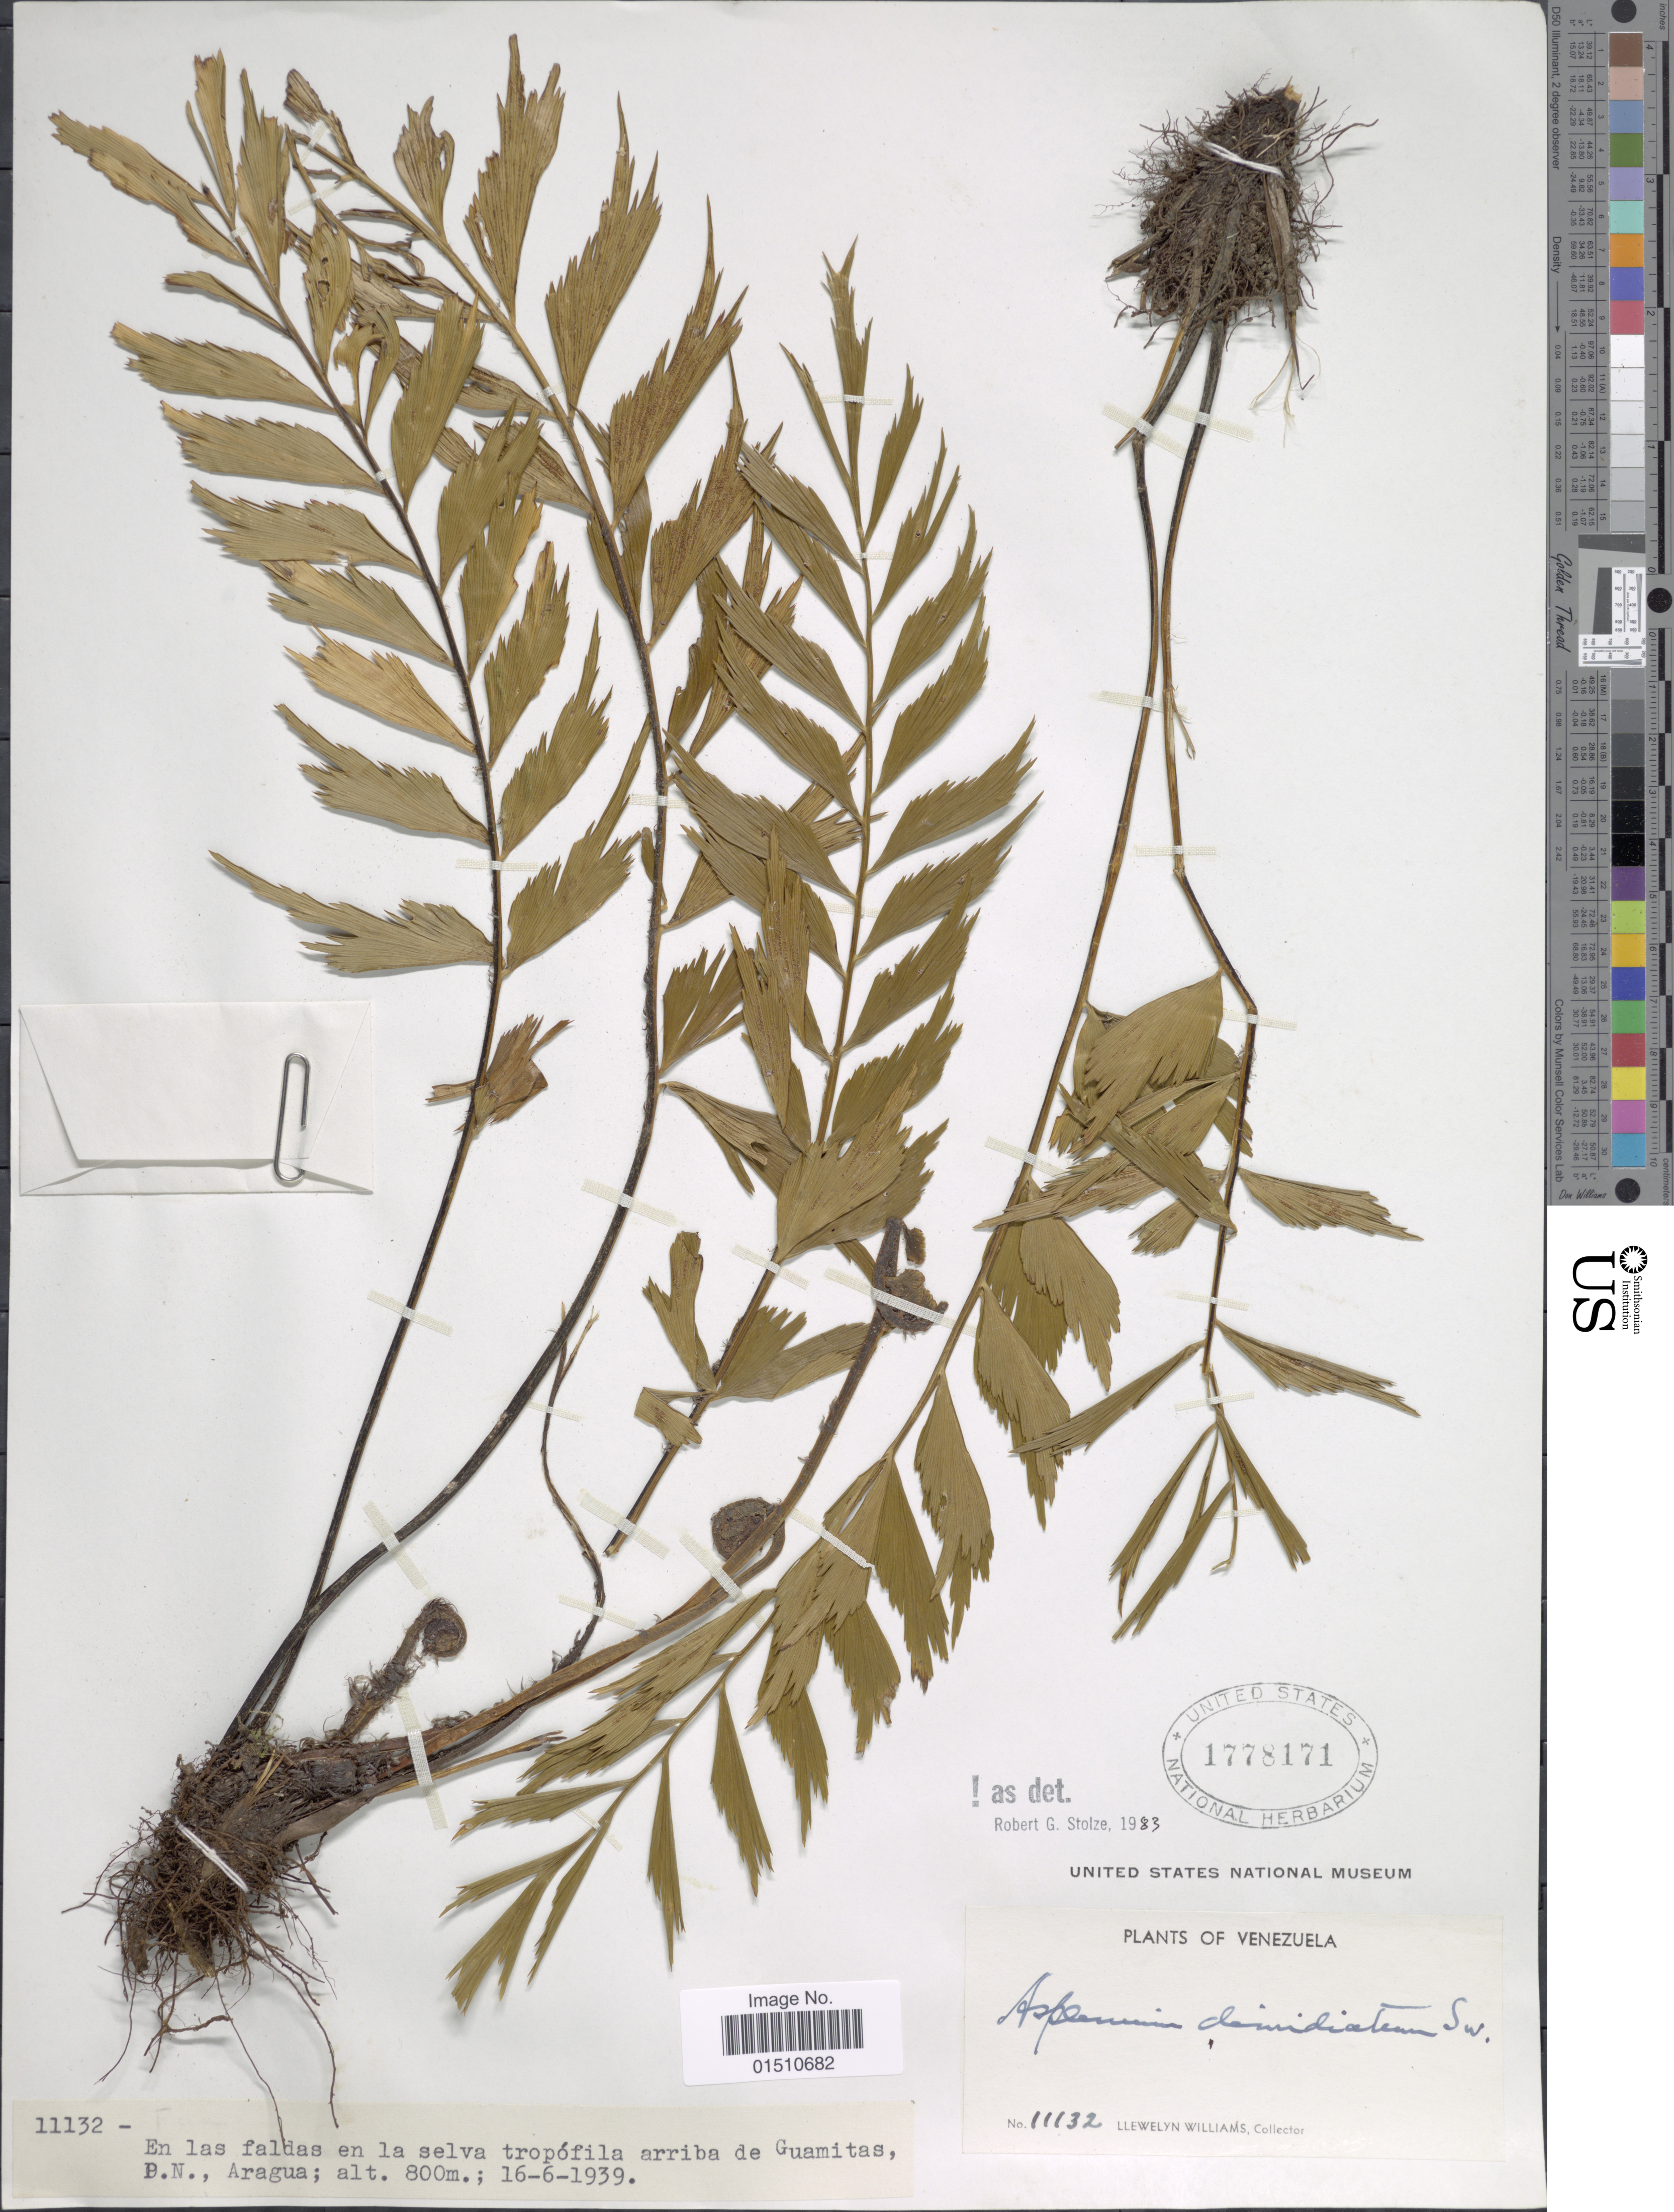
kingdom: Plantae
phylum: Tracheophyta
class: Polypodiopsida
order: Polypodiales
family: Aspleniaceae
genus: Asplenium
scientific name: Asplenium dimidiatum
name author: Sw.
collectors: Ll. Williams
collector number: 11132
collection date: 1939-06-16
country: Venezuela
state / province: Aragua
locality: Venezuela, En las faldas en la selva tropofila arriba de Guamitas, B.N.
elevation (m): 800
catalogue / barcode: US 1778171